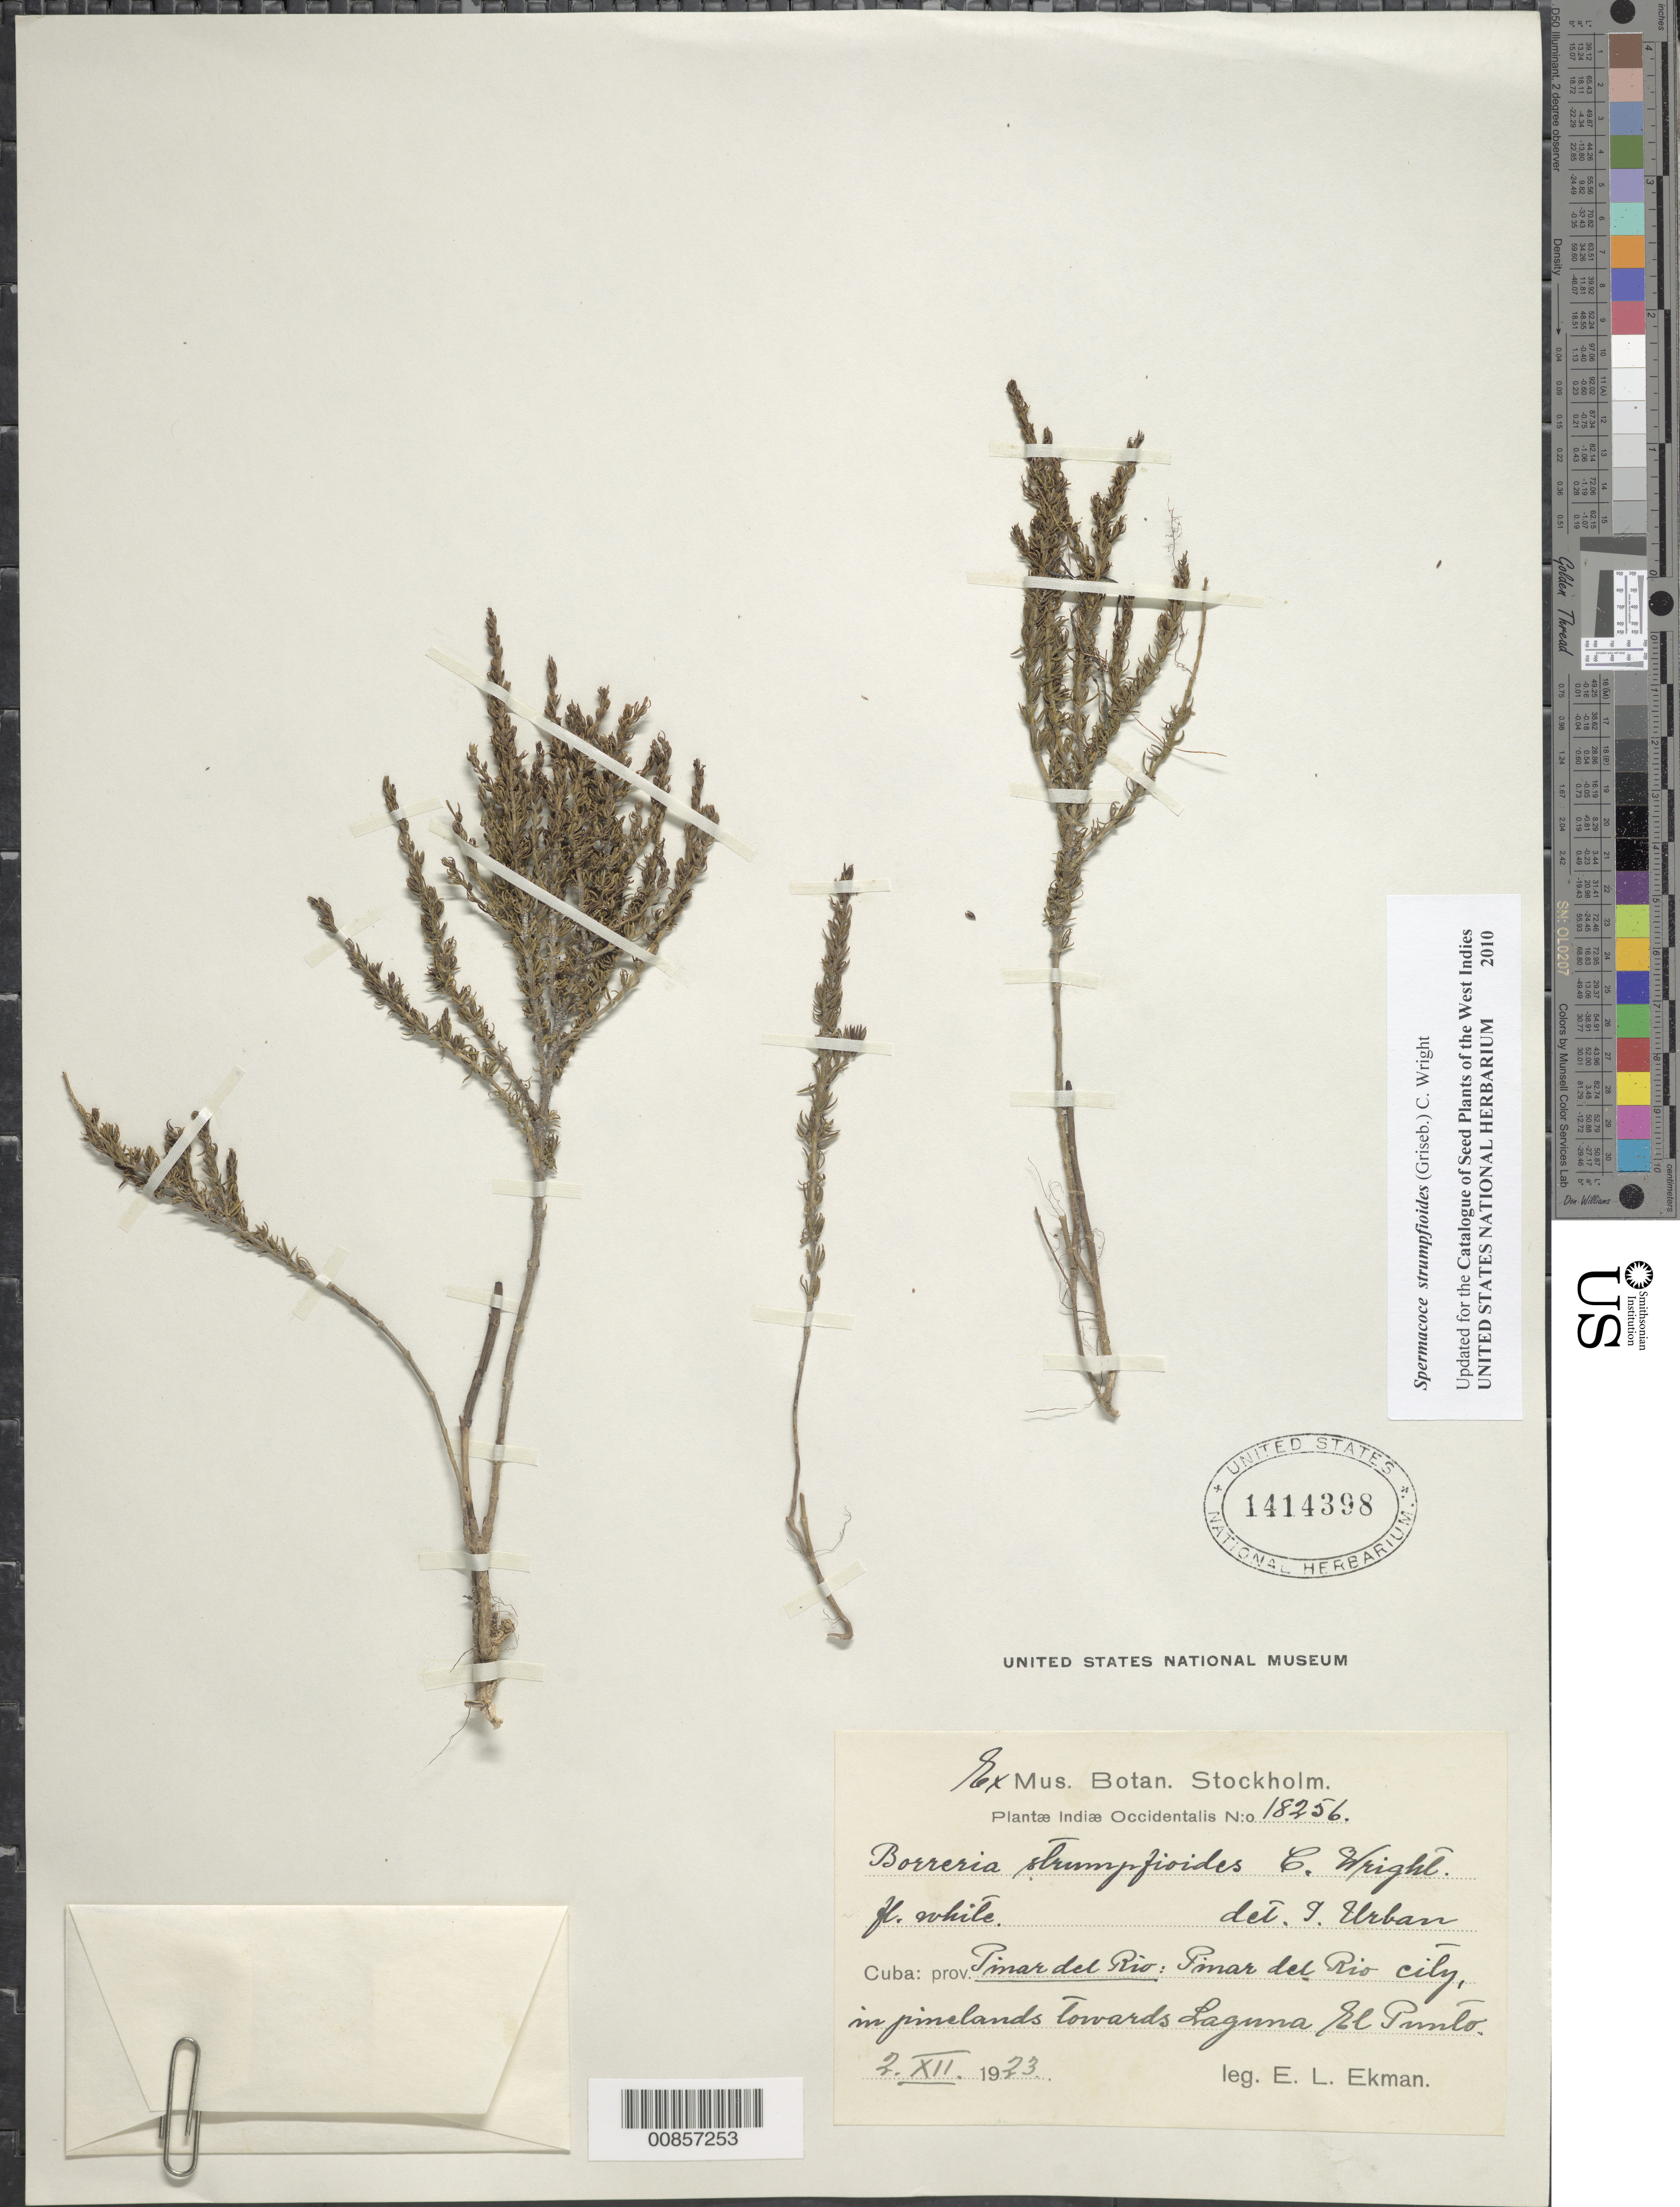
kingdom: Plantae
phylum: Tracheophyta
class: Magnoliopsida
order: Gentianales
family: Rubiaceae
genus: Spermacoce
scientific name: Spermacoce strumpfioides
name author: (Griseb.) C. Wright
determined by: Urban, Ignatz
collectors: E. L. Ekman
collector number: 18256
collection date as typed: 02 Dec 1923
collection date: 1923-12-02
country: Cuba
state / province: Pinar del Río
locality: Pinar del Rio city. Towards Laguna El Punto.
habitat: In pinelands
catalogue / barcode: US 1414398